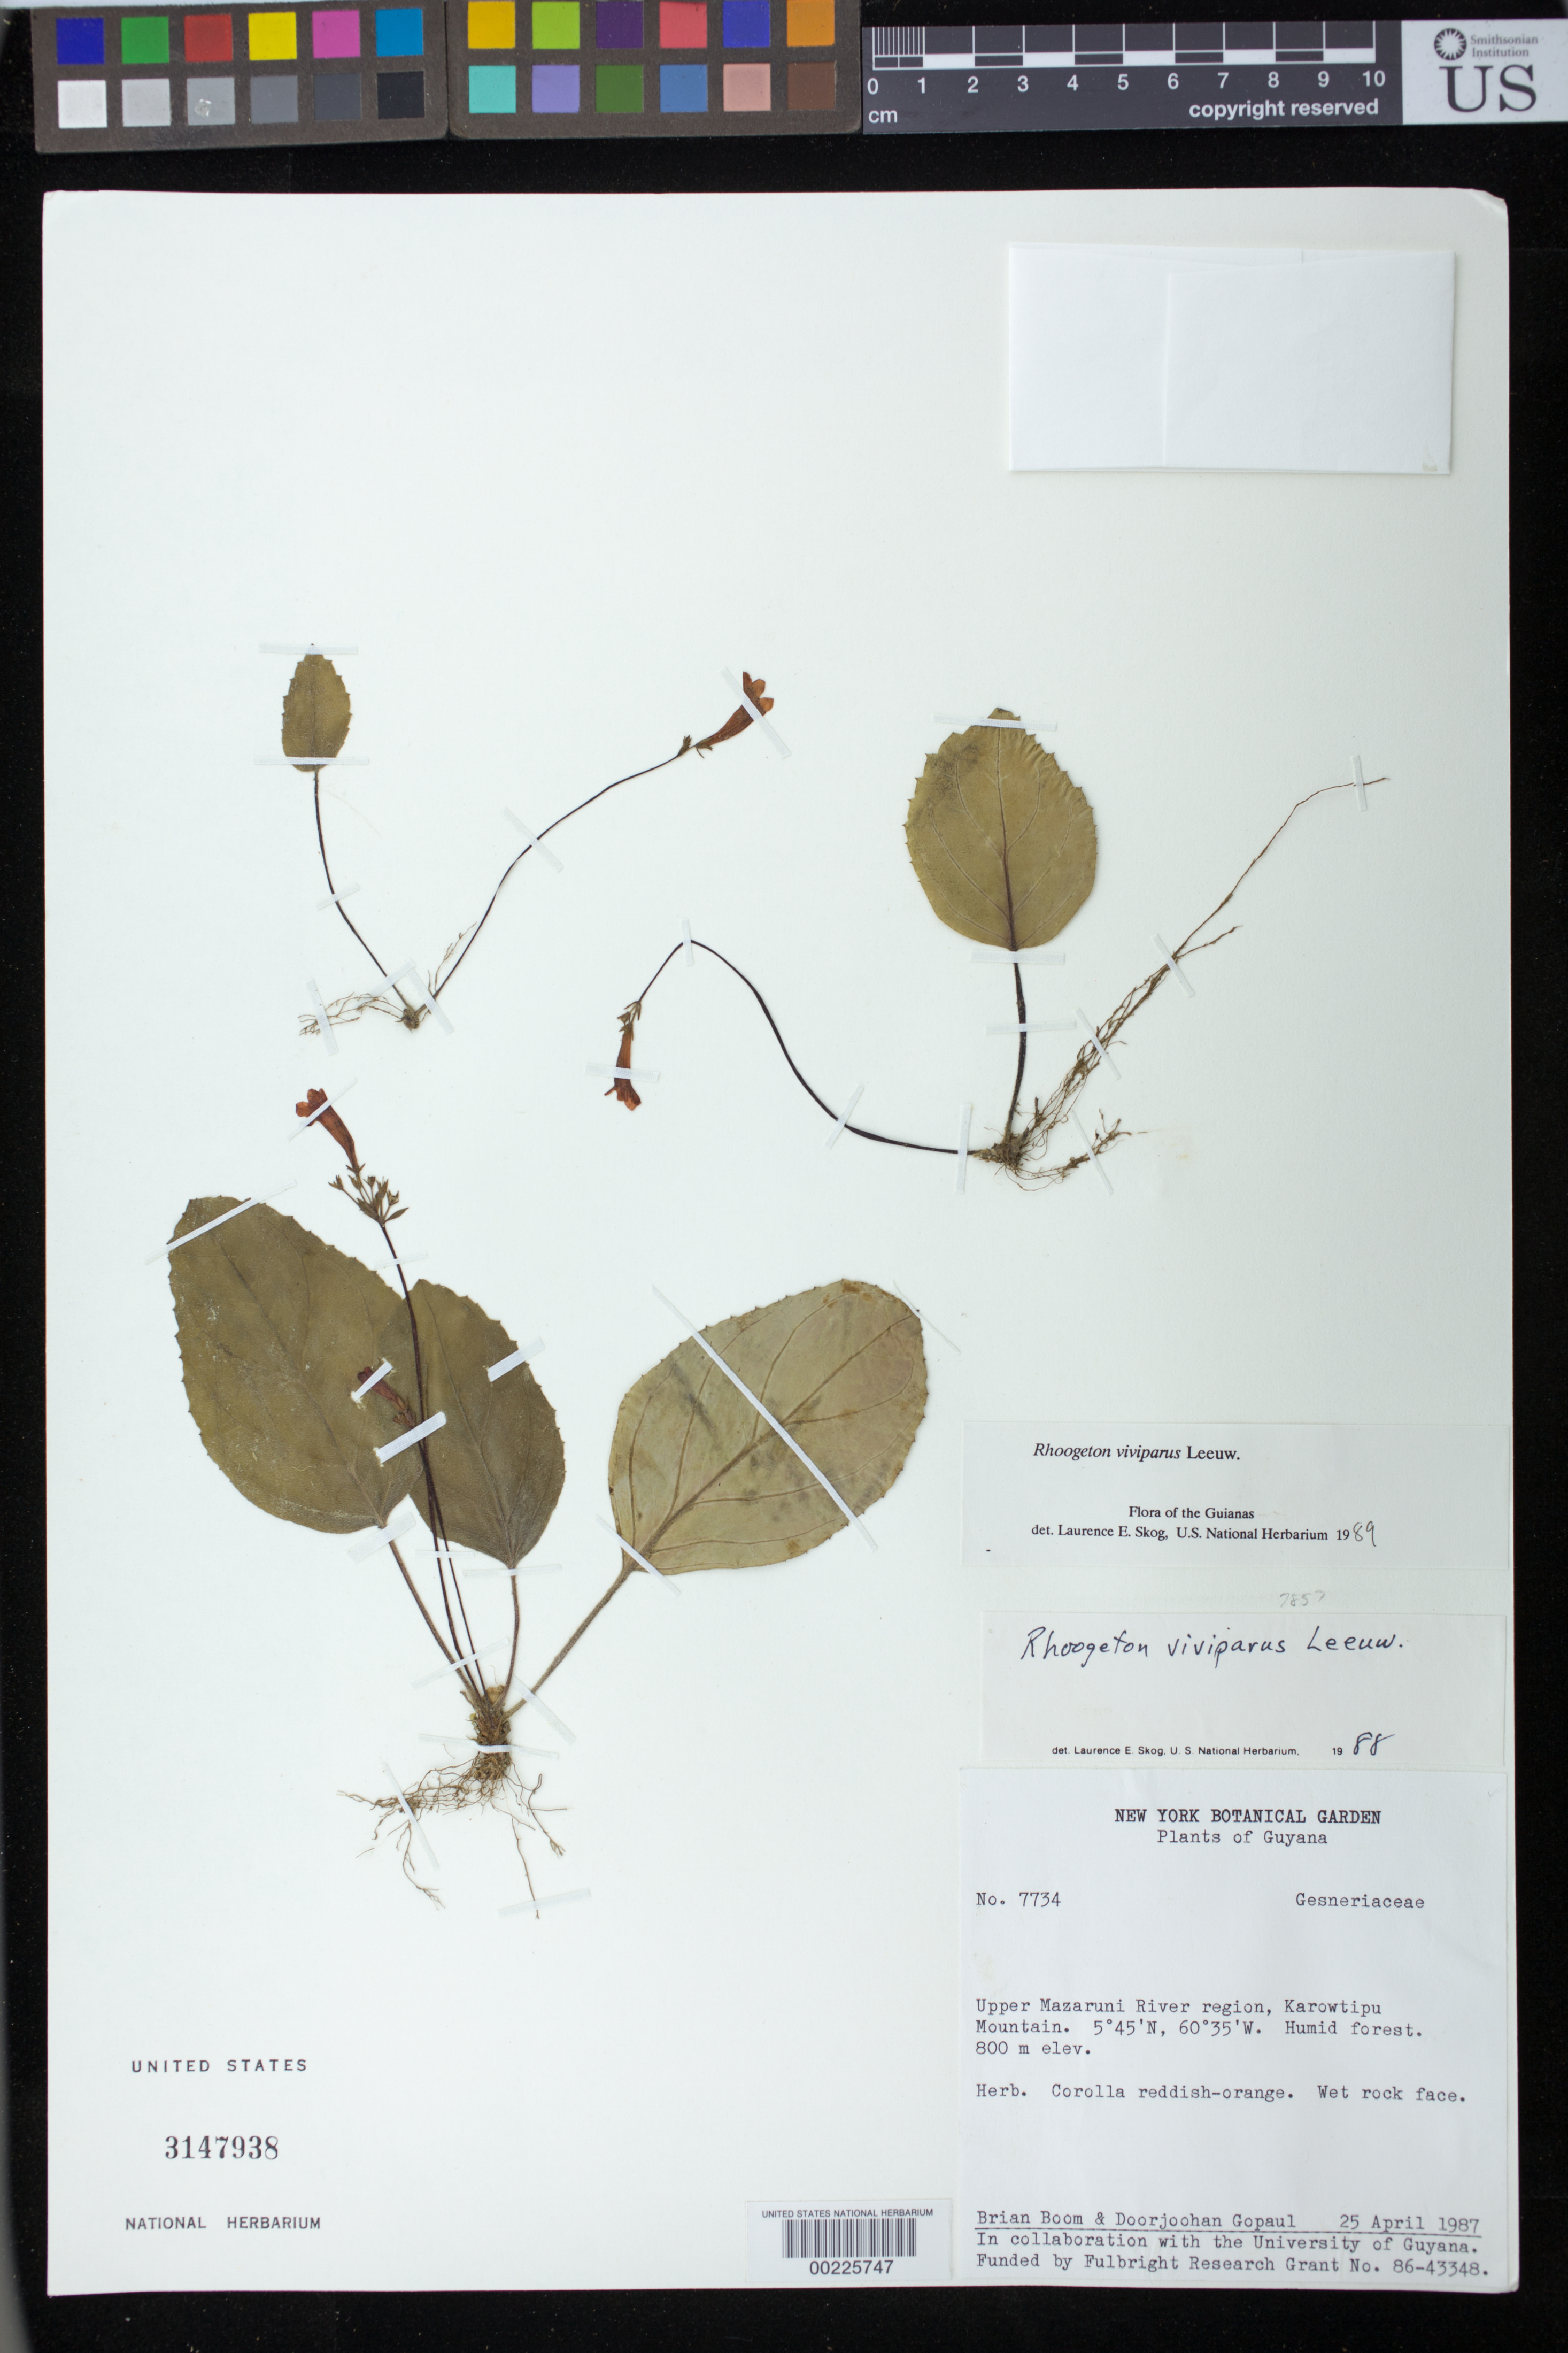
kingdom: Plantae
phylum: Tracheophyta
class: Magnoliopsida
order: Lamiales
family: Gesneriaceae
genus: Rhoogeton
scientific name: Rhoogeton viviparus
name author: Leeuwenb.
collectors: B. M. Boom & D. Gopaul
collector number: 7734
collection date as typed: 25 Apr 1987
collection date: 1987-04-25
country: Guyana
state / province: Cuyuni-Mazaruni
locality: [Mazaruni-Potaro] Upper Mazaruni River region, Karowtipu Mountain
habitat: Humid forest; on wet rock face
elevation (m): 800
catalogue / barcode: US 3147938